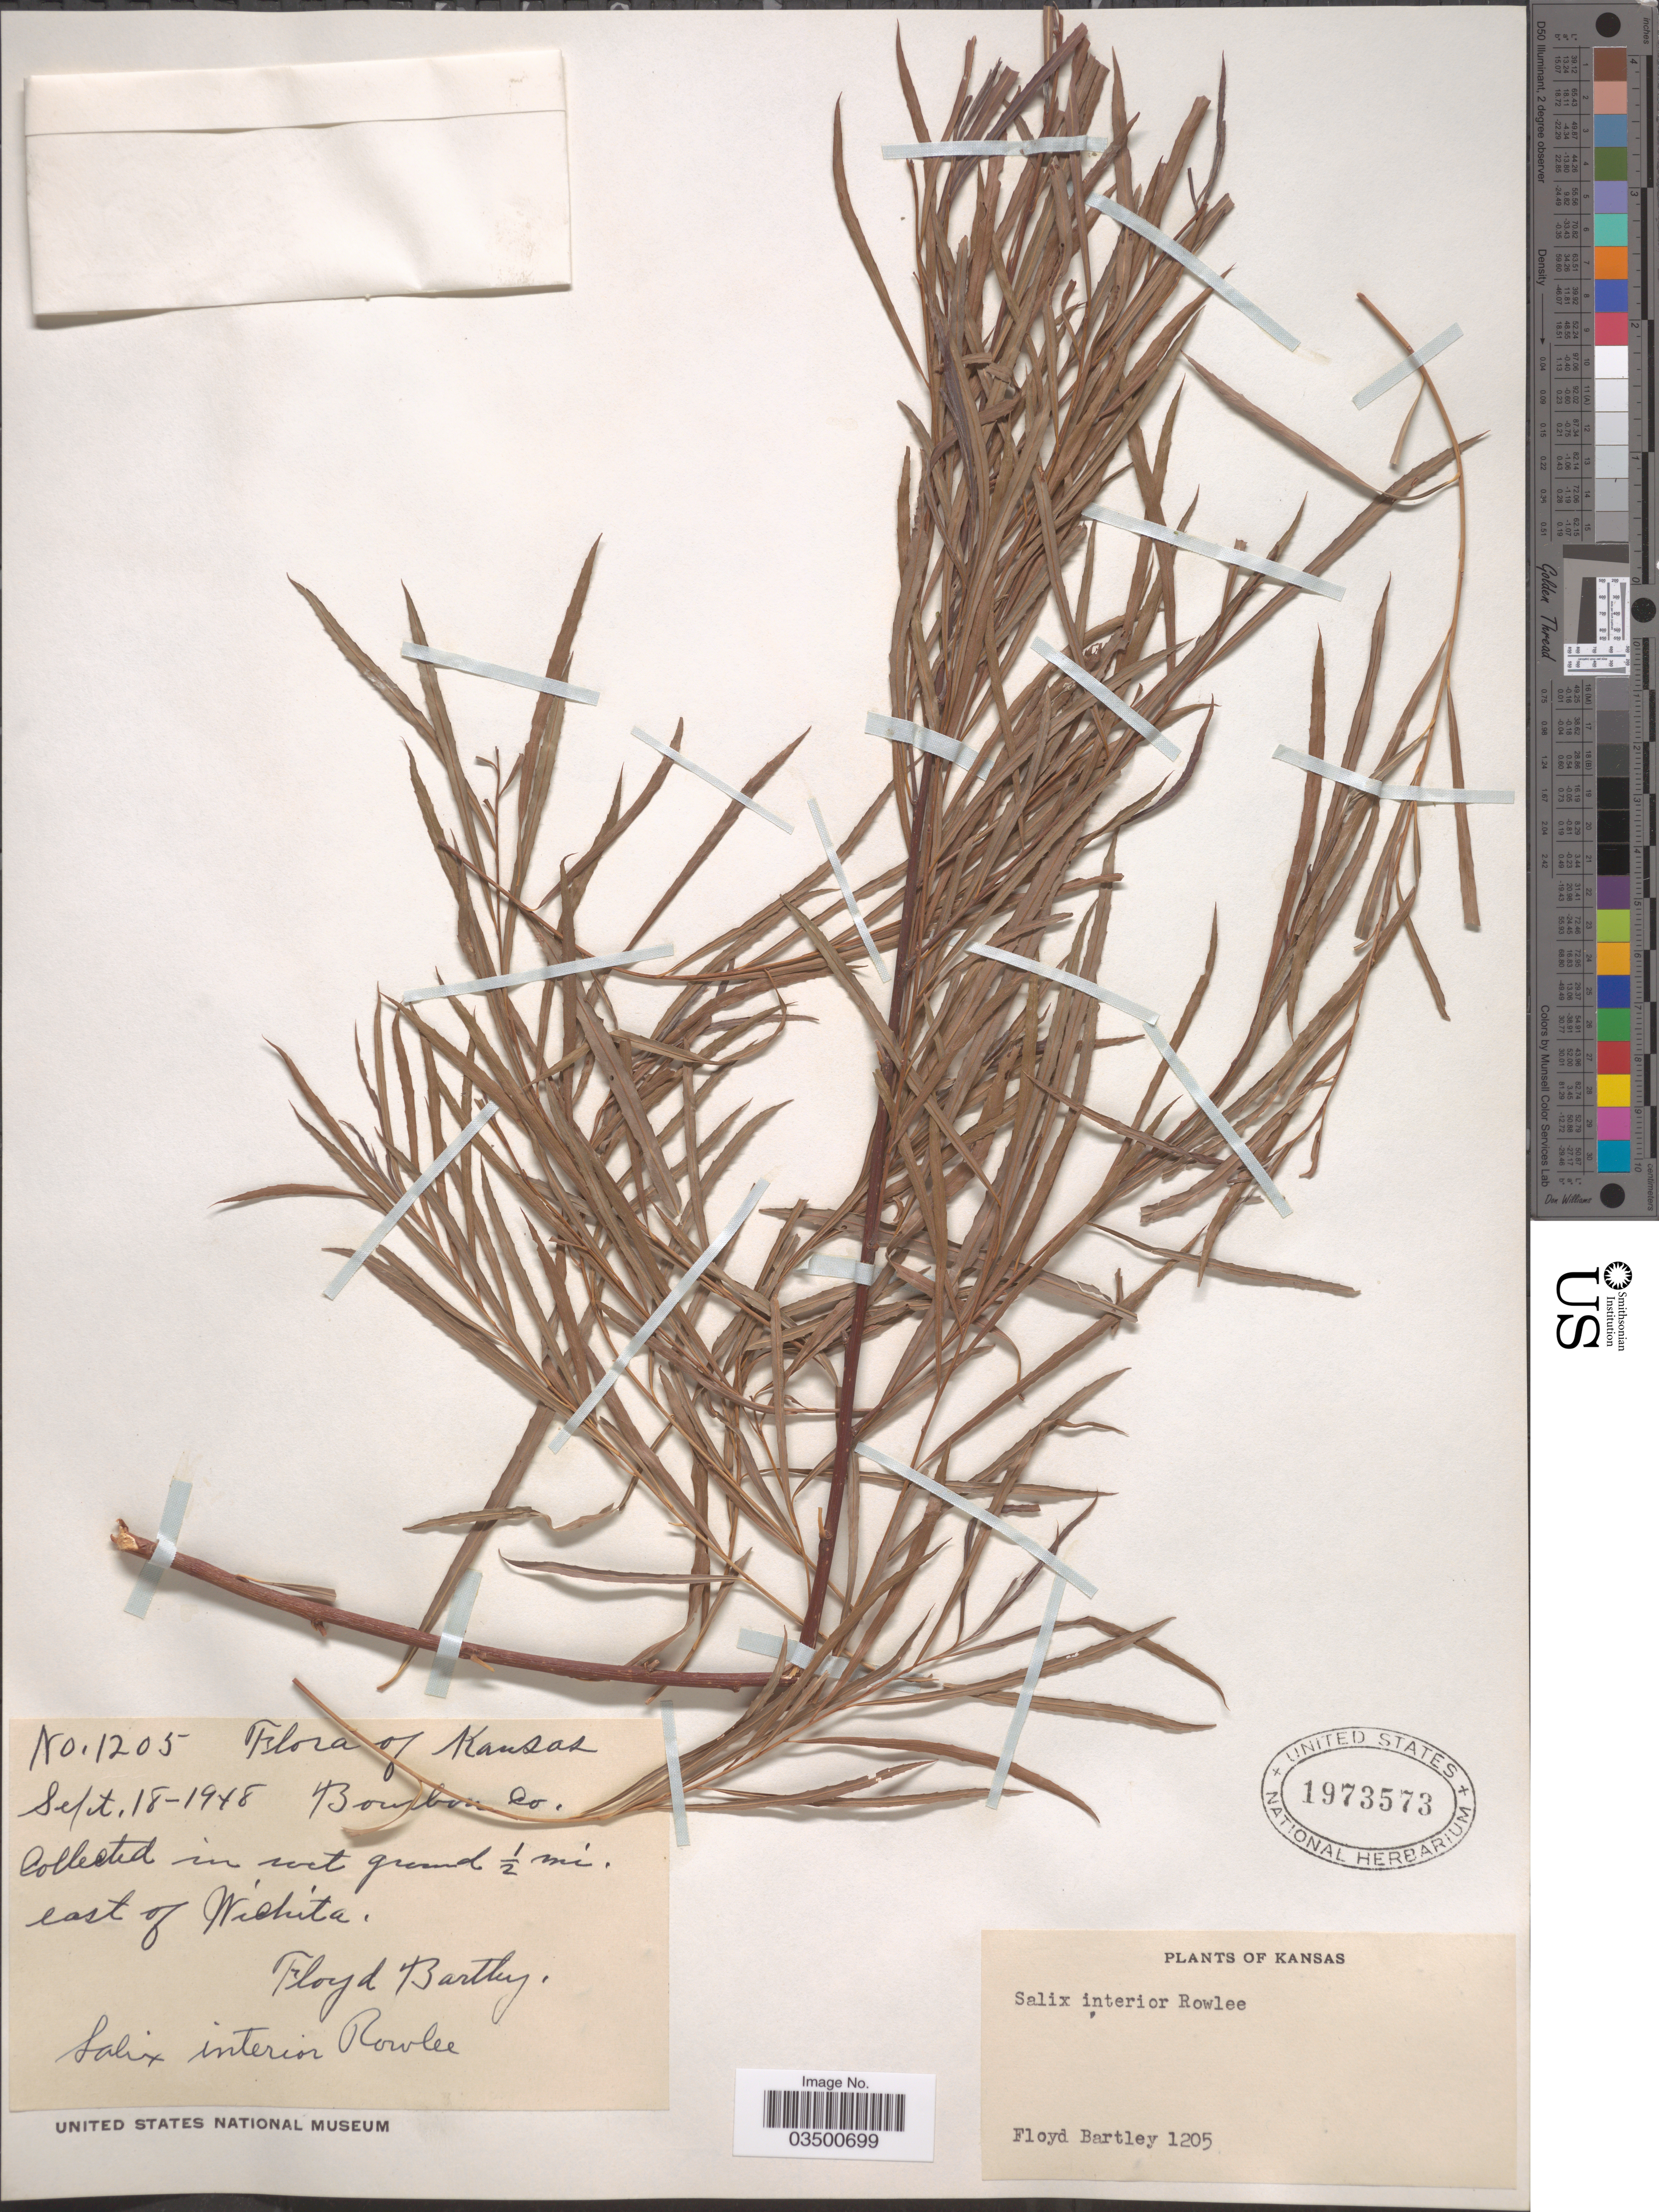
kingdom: Plantae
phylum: Tracheophyta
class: Magnoliopsida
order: Malpighiales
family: Salicaceae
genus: Salix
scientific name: Salix interior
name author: Rowlee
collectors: F. Bartley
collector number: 1205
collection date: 1948-09-18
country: United States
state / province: Kansas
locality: Bourbon Co. In wet ground ½ mi. east of Wichita.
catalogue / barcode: US 1973573